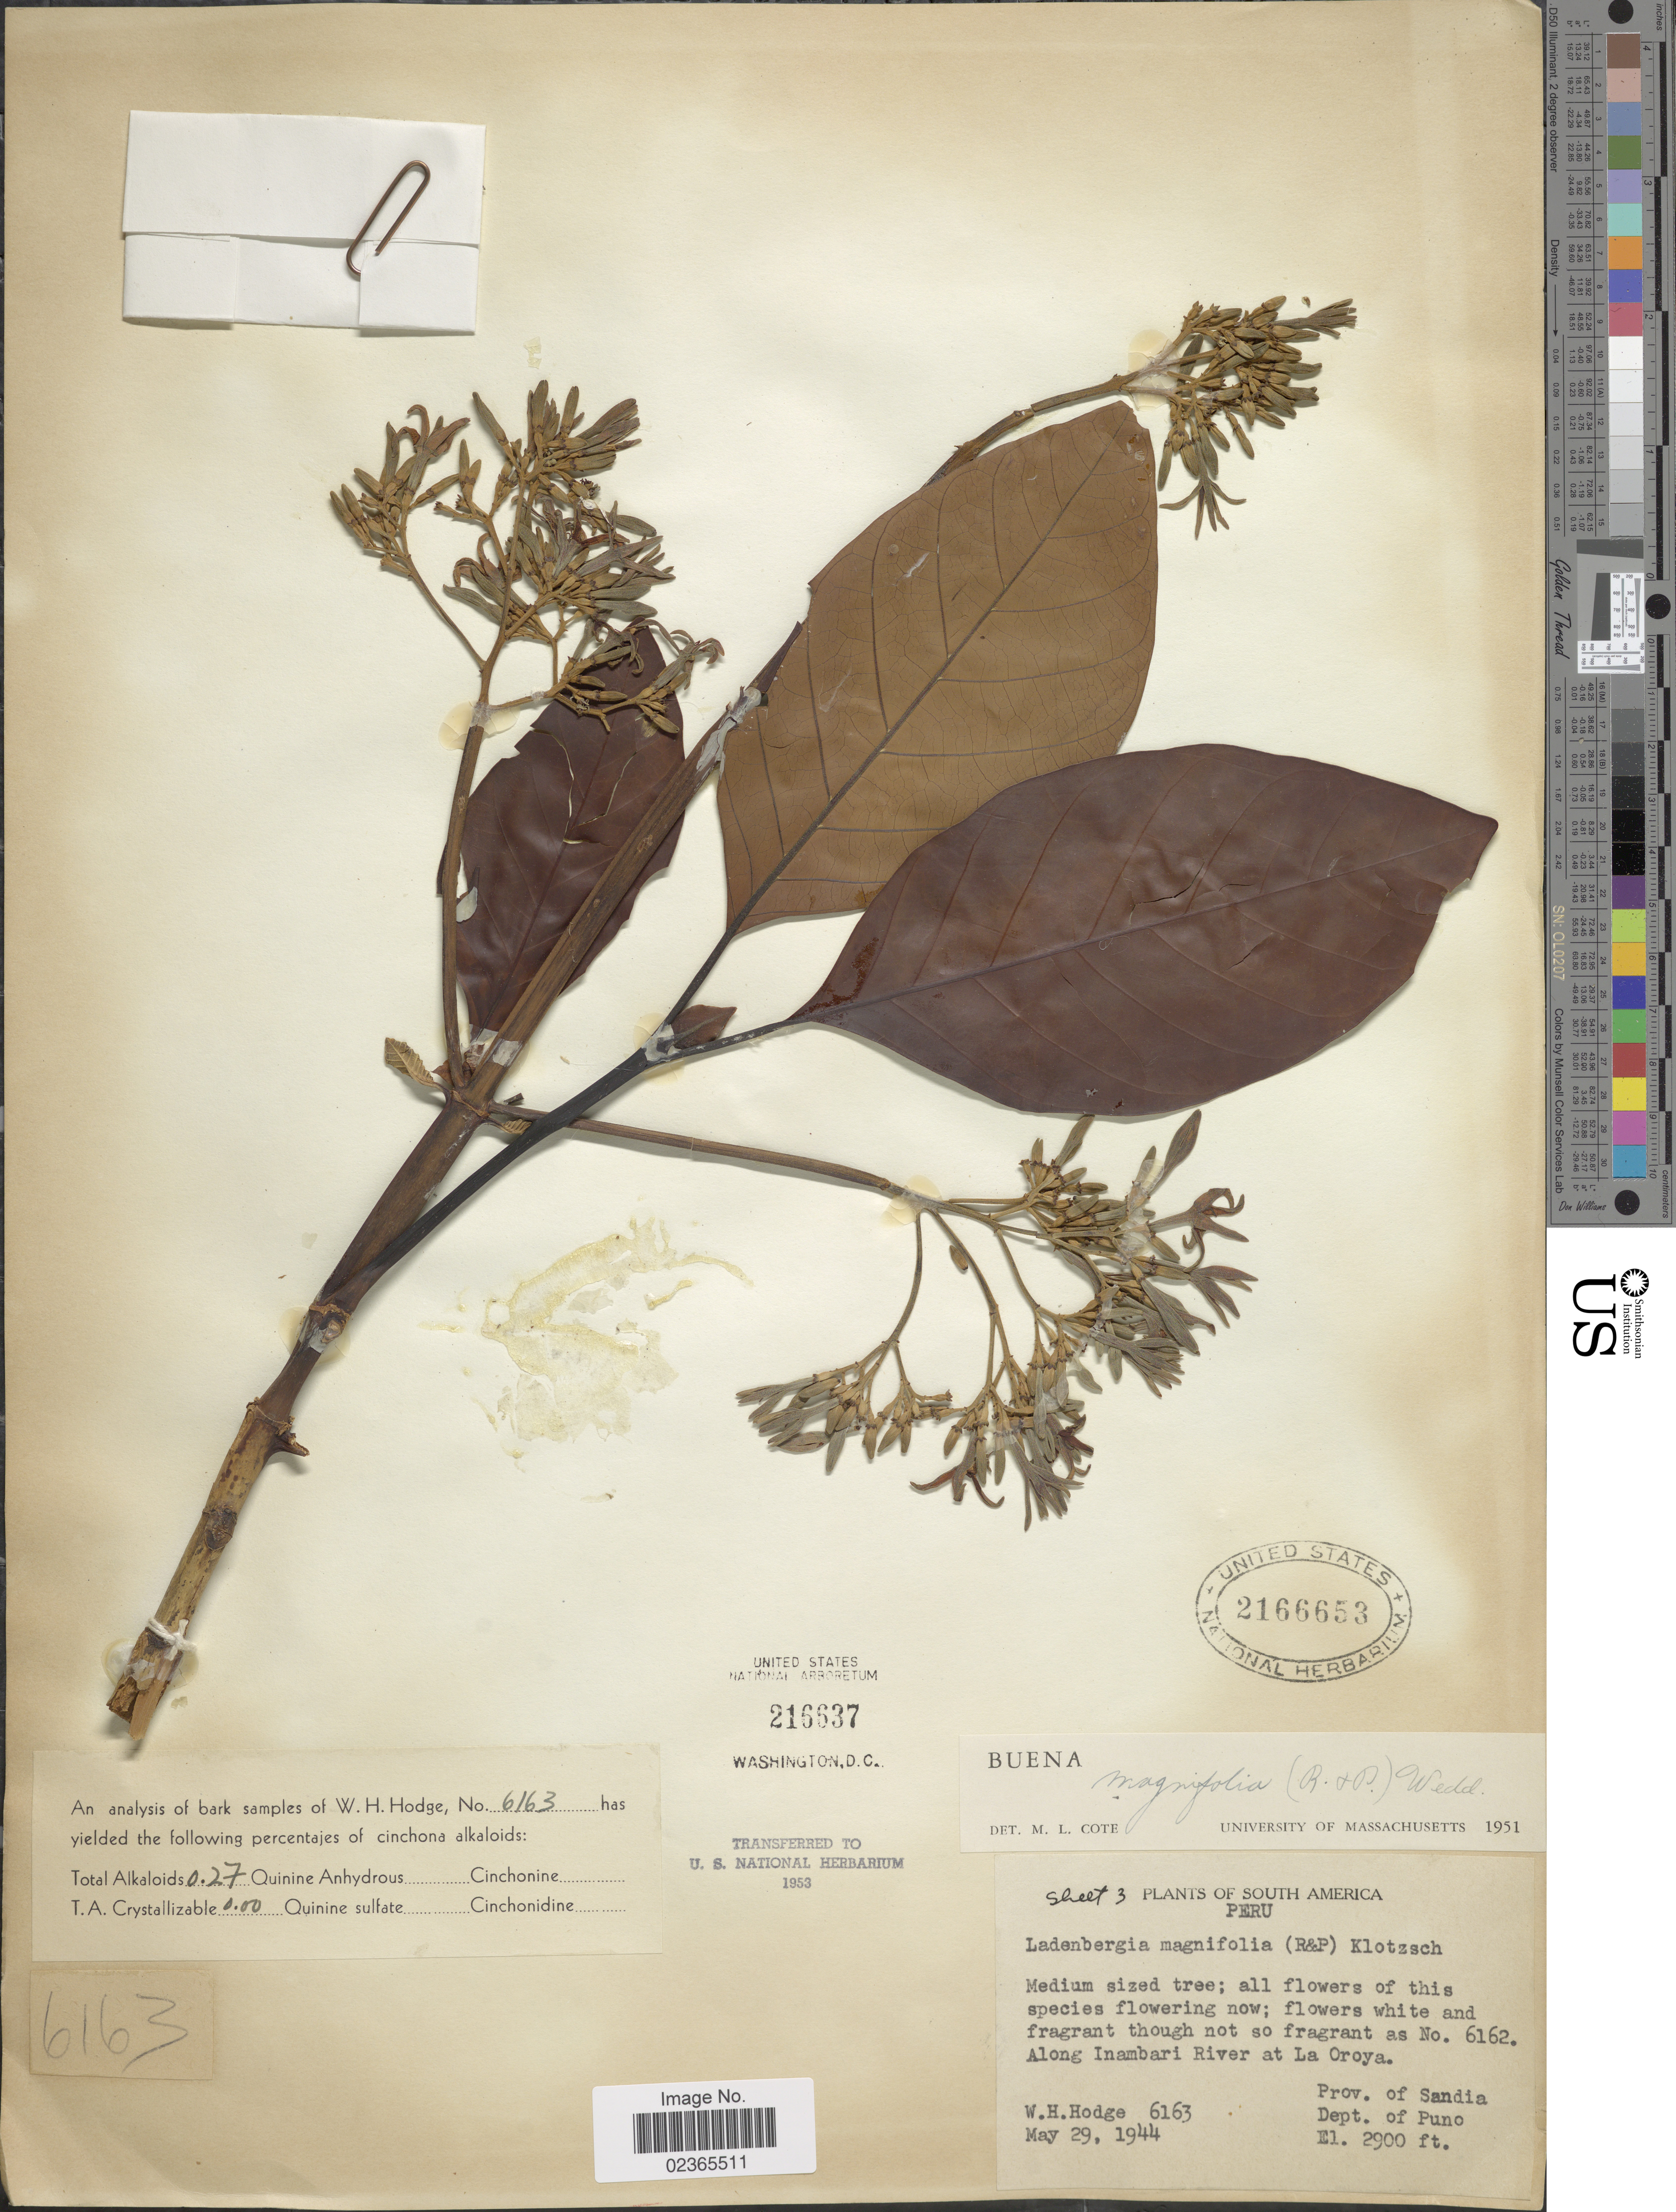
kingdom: Plantae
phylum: Tracheophyta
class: Magnoliopsida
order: Gentianales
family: Rubiaceae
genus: Ladenbergia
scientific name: Ladenbergia oblongifolia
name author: (Mutis) L. Andersson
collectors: W. Hodge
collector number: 6163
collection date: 1944-05-29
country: Peru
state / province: Puno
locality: Along Inambari River at La Oroya. Prov. of Sandia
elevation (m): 884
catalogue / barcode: US 2166653